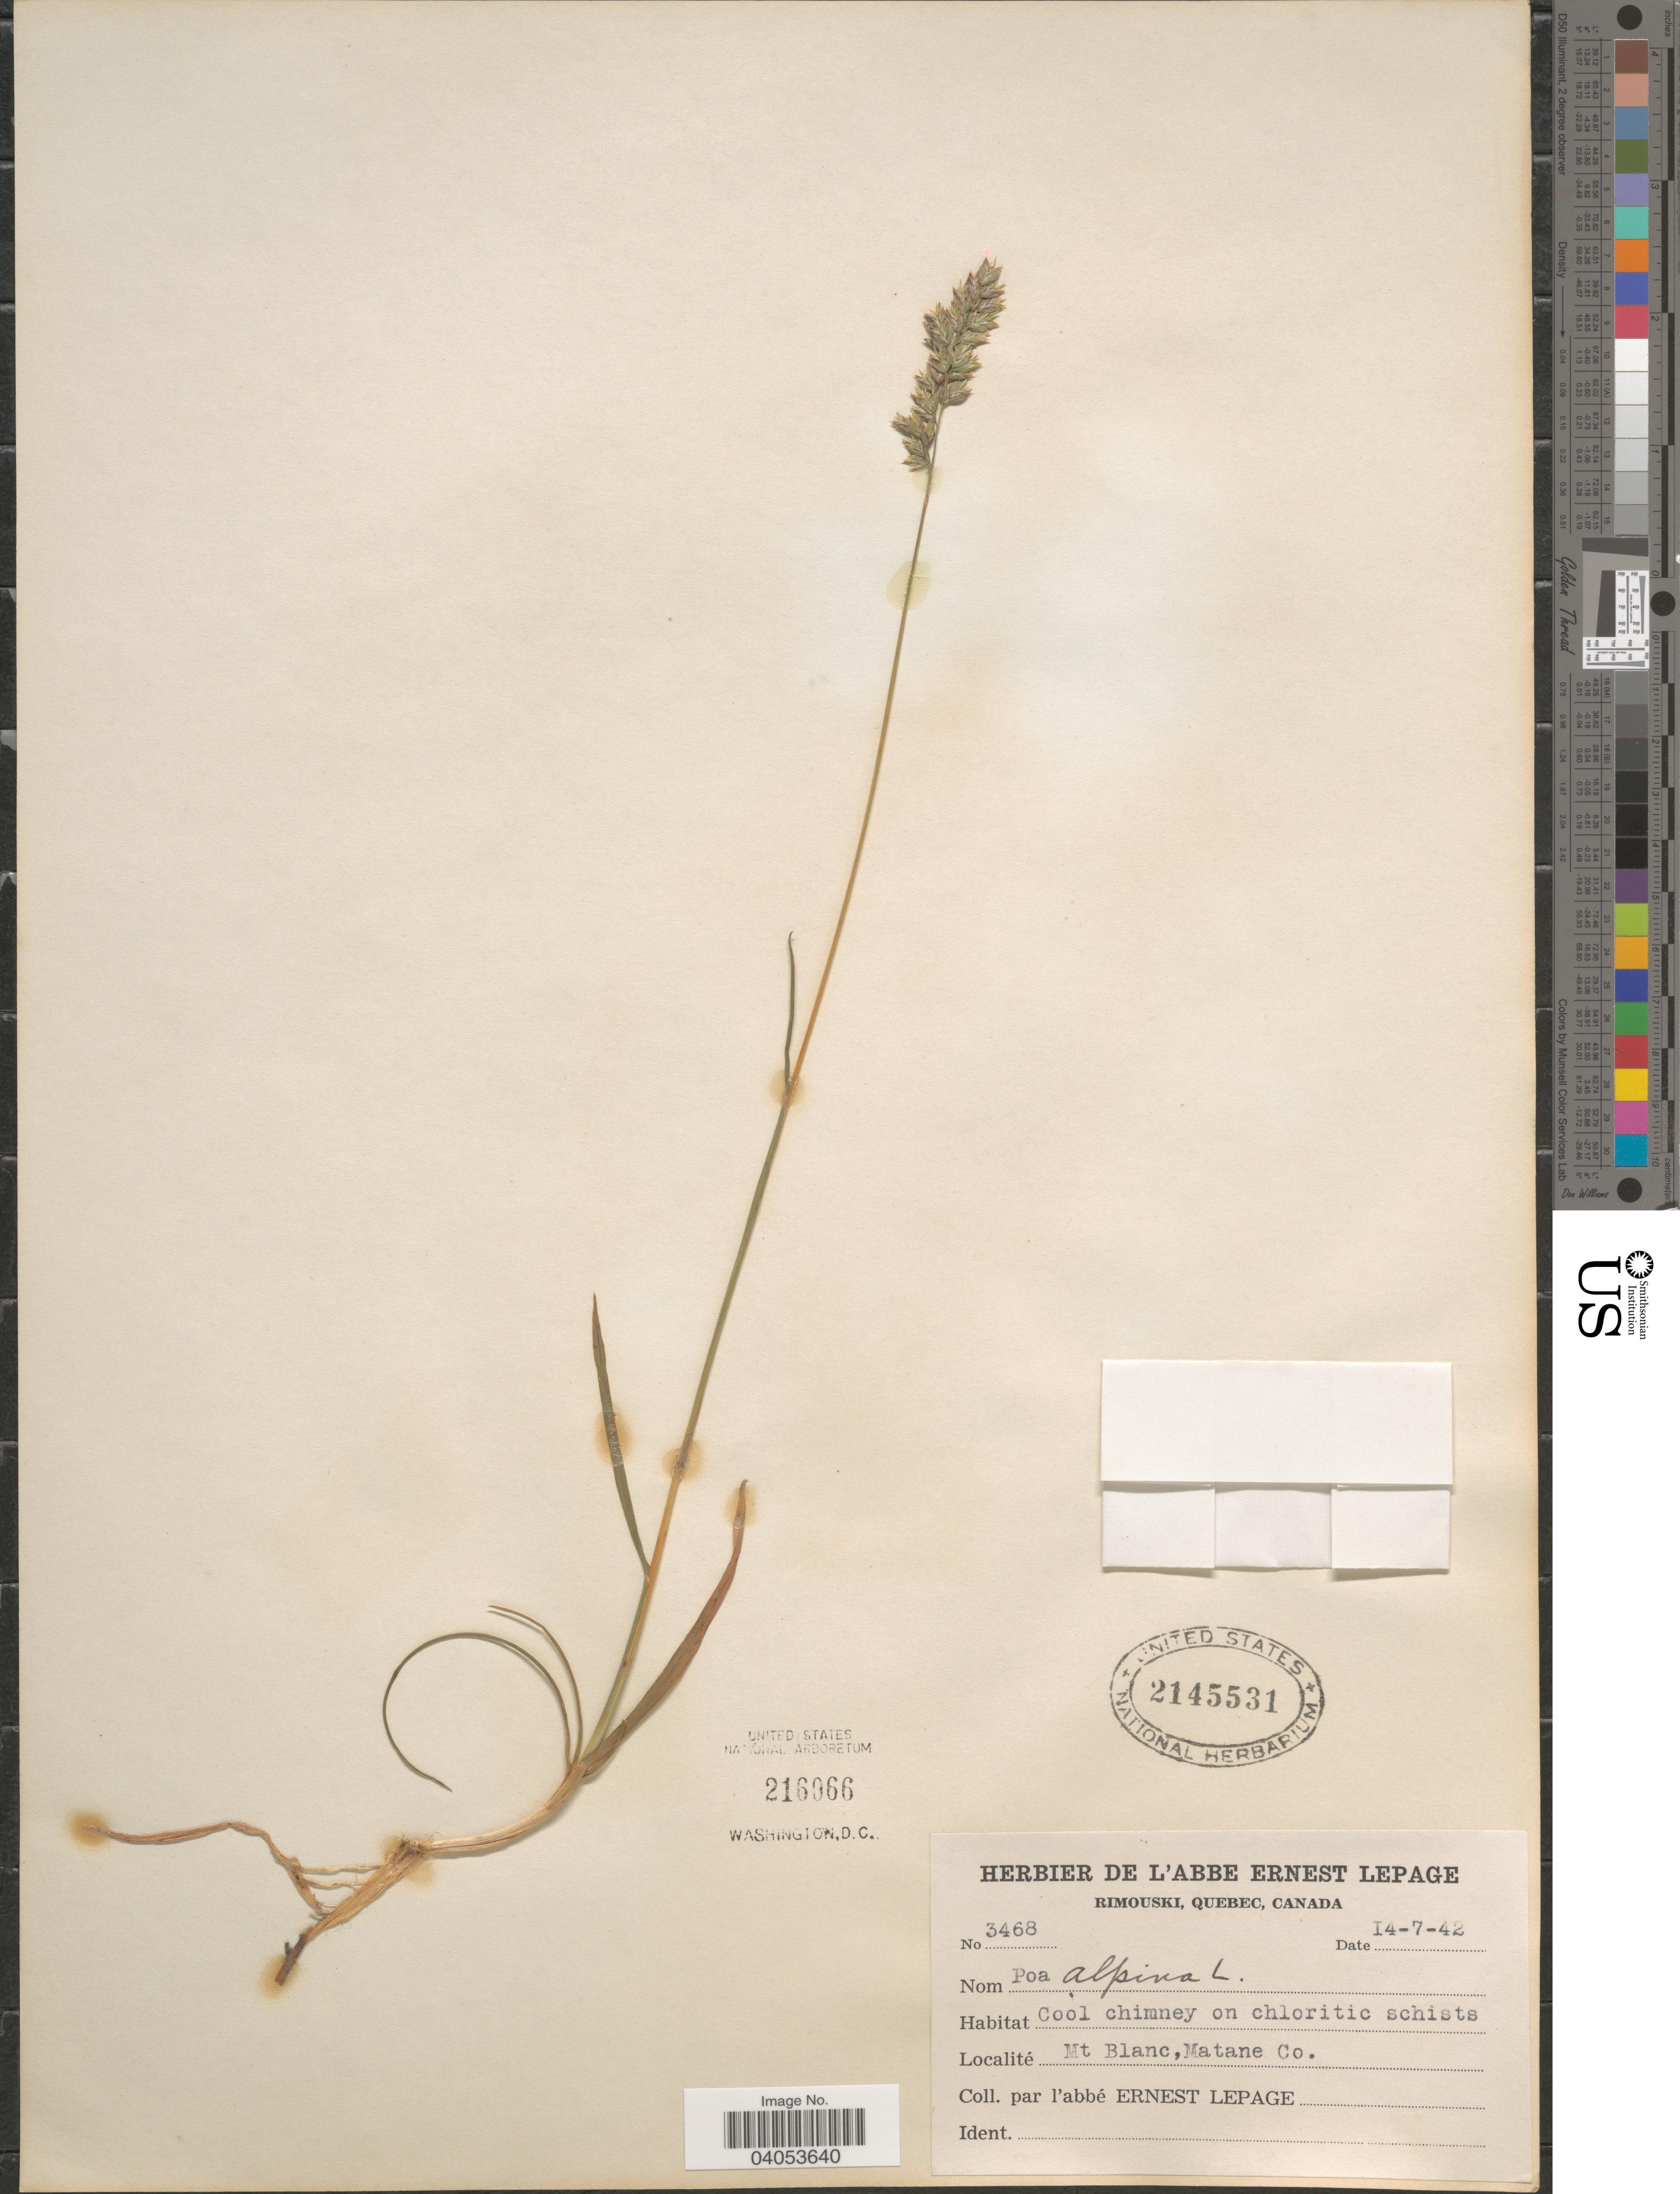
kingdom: Plantae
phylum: Tracheophyta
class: Liliopsida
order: Poales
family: Poaceae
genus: Poa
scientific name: Poa alpina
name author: L.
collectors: E. Lepage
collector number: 3468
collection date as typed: Transcribed d/m/y: 14/7/42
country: Canada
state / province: Quebec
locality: Mt Blanc, Matane Co.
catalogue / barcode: US 2145531